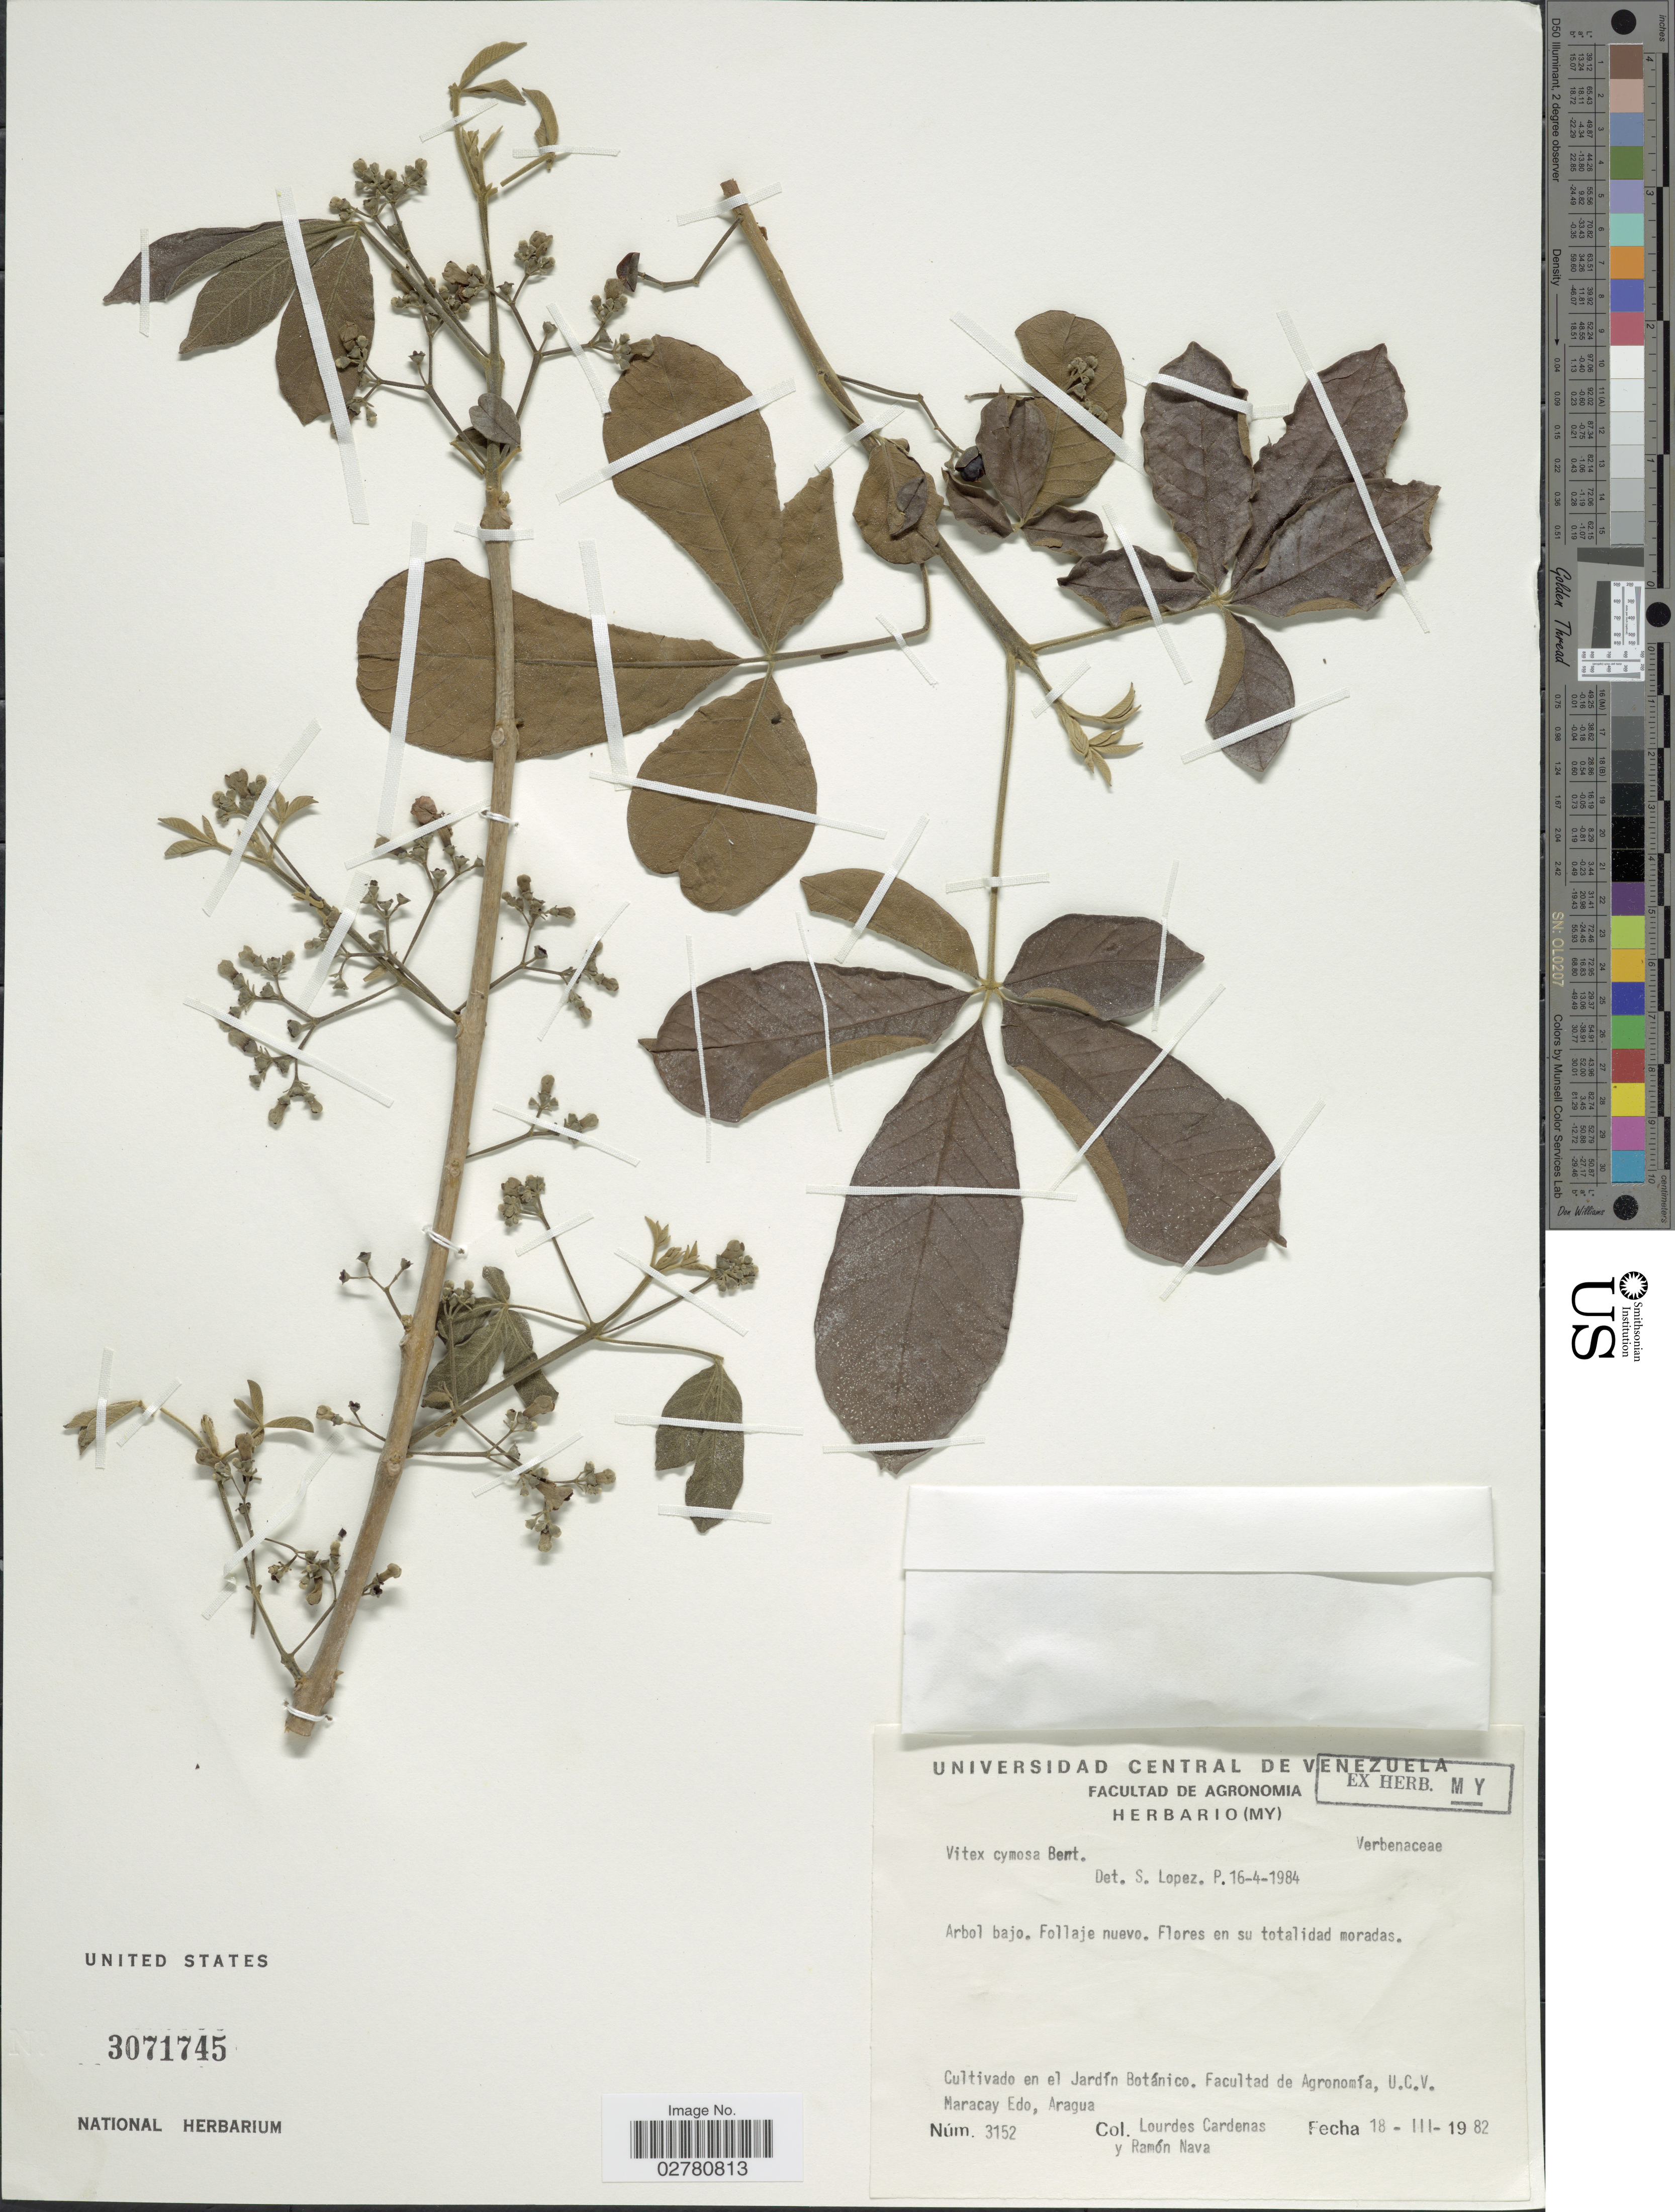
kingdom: Plantae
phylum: Tracheophyta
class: Magnoliopsida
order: Lamiales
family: Lamiaceae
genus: Vitex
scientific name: Vitex cymosa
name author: Bertero ex Spreng.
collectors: L. Cárdenas & R. Nava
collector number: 3152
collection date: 1982-03-18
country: Venezuela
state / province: Aragua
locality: Cultivado en el Jardín Botánico. Facultad de Agronomía, U.C.V. Maracay Edo.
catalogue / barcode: US 3071745